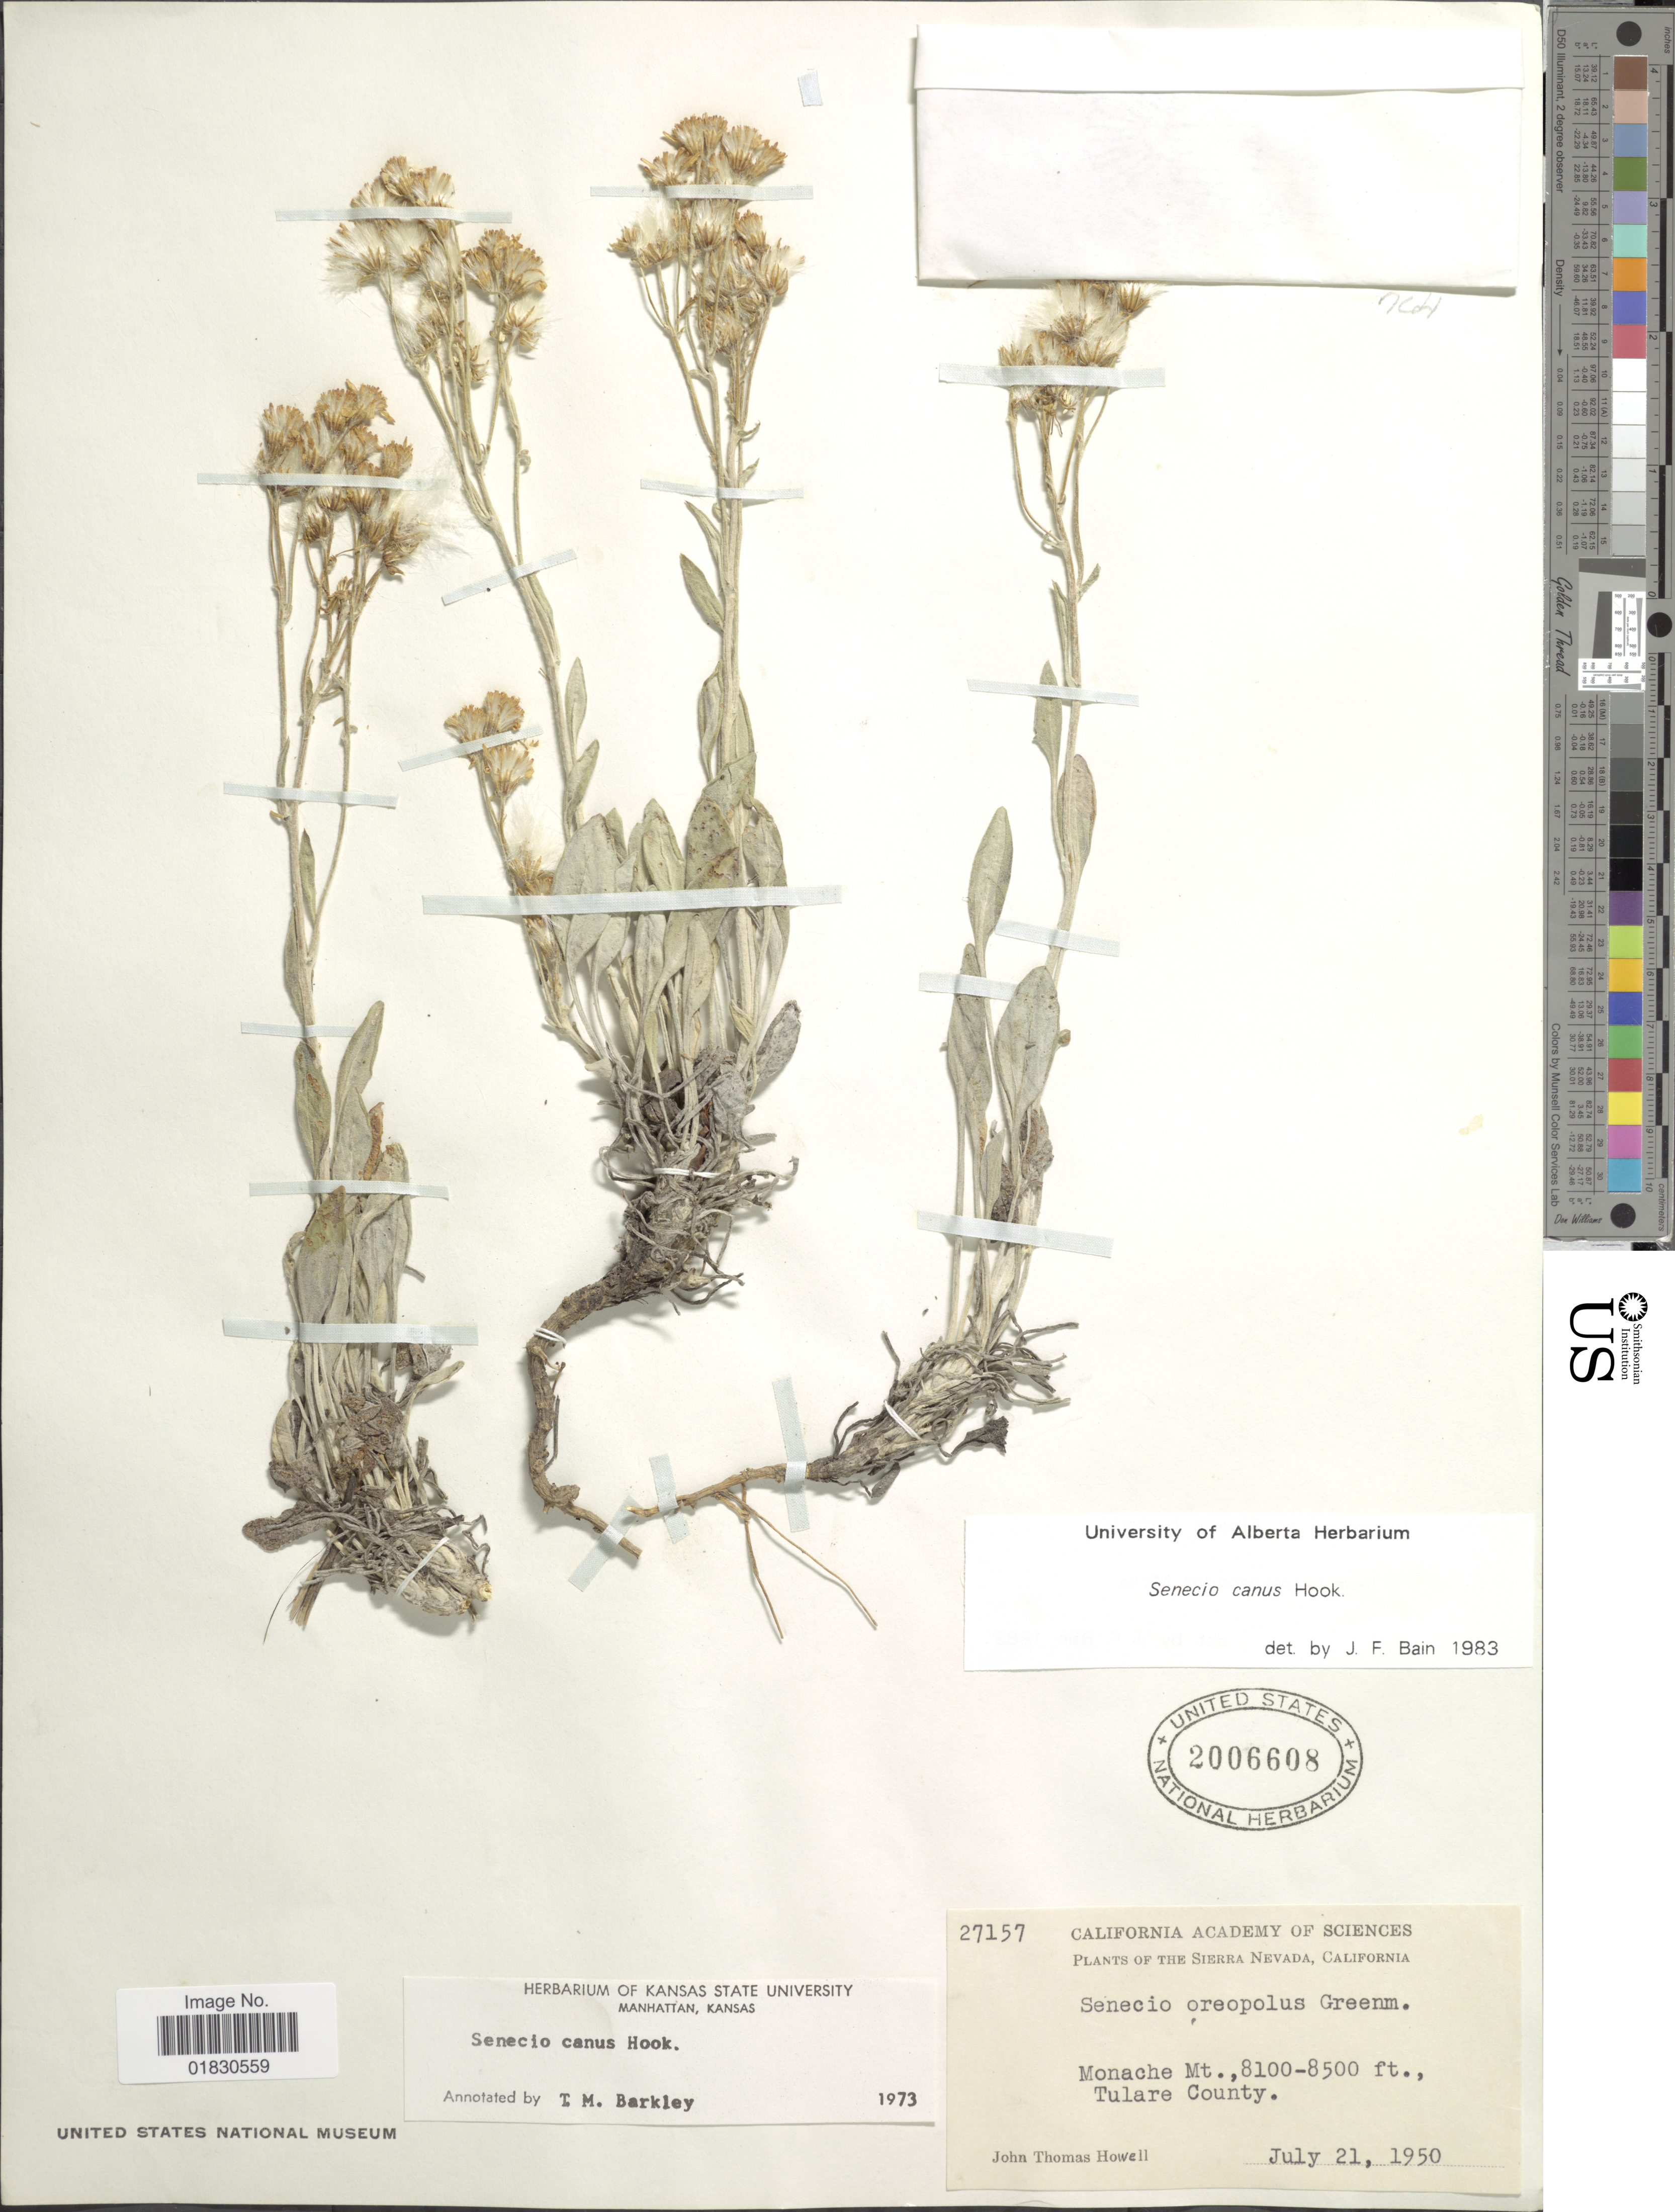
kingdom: Plantae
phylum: Tracheophyta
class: Magnoliopsida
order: Asterales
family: Asteraceae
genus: Packera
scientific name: Packera cana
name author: (Hook.) W.A. Weber & Á. Löve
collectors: J. T. Howell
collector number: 27157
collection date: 1950-07-21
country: United States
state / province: California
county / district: Tulare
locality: The Sierra Nevada, California, Monache Mt., Tulare County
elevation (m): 2469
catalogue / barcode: US 2006608